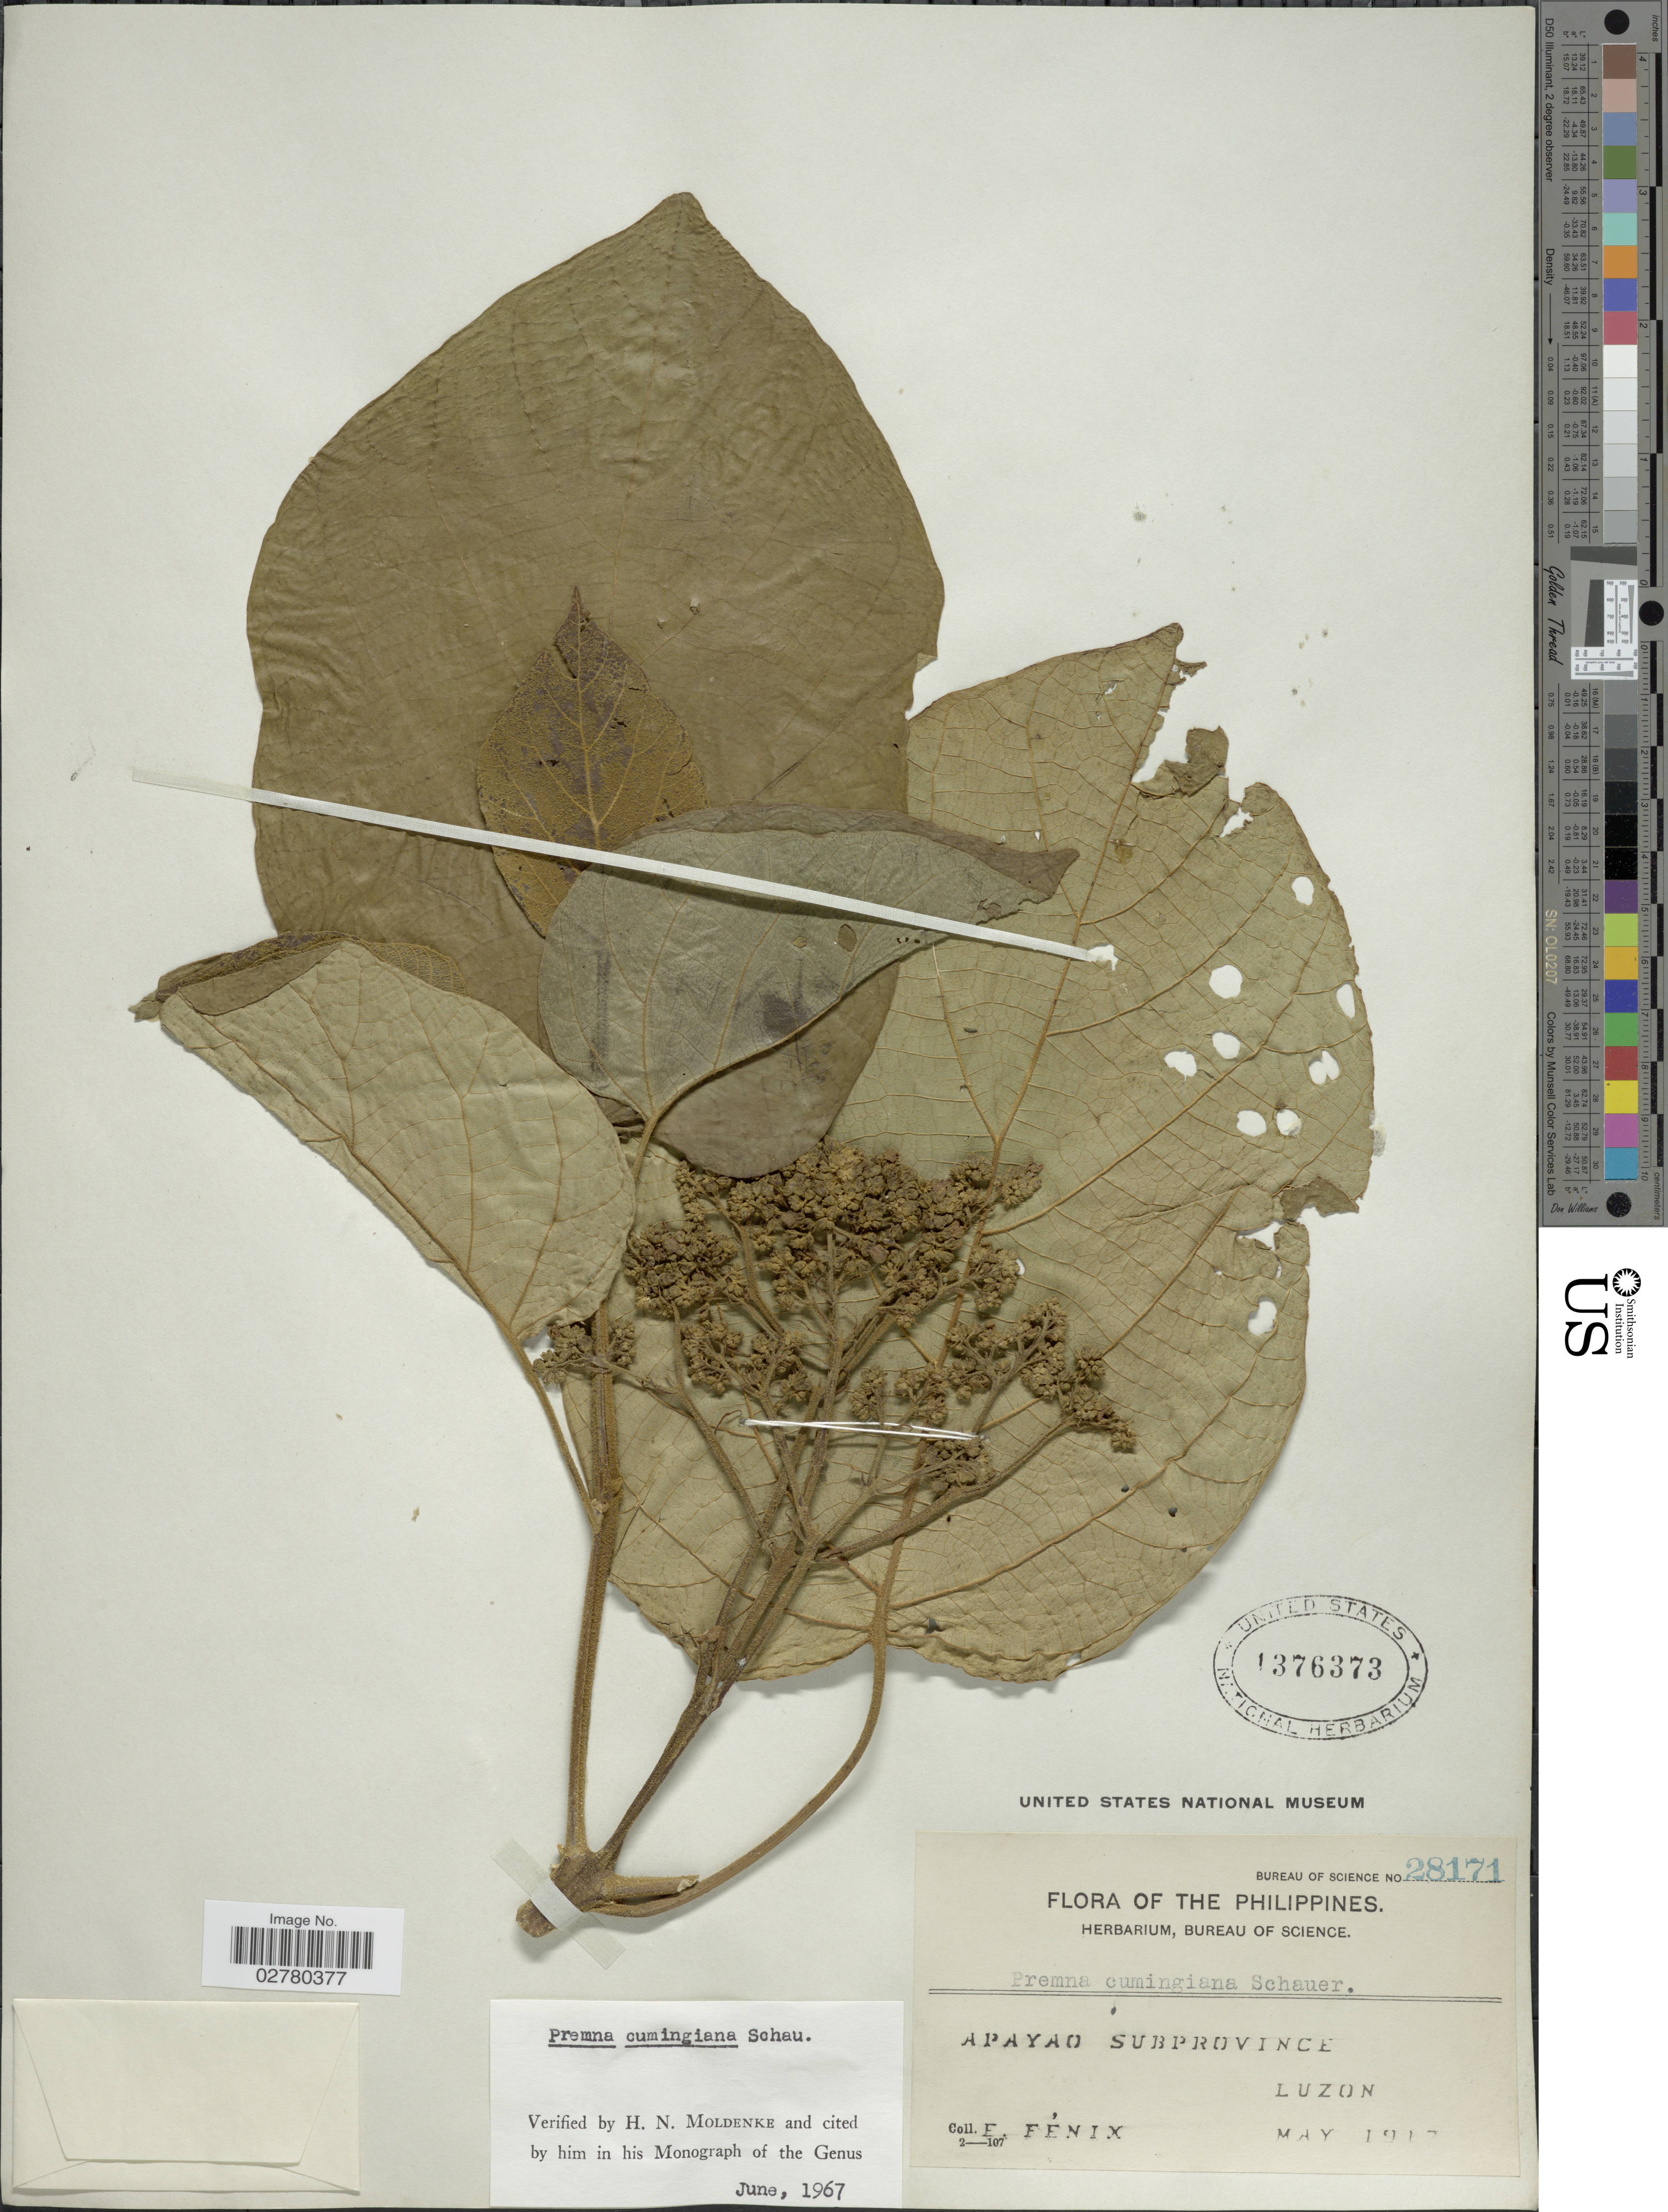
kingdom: Plantae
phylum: Tracheophyta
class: Magnoliopsida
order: Lamiales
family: Lamiaceae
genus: Premna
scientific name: Premna cumingiana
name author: Schauer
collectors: E. Fénix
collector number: Bureau of Science 28171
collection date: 1913-05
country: Philippines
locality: Apayo Subprovince, Luzon.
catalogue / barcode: US 1376373